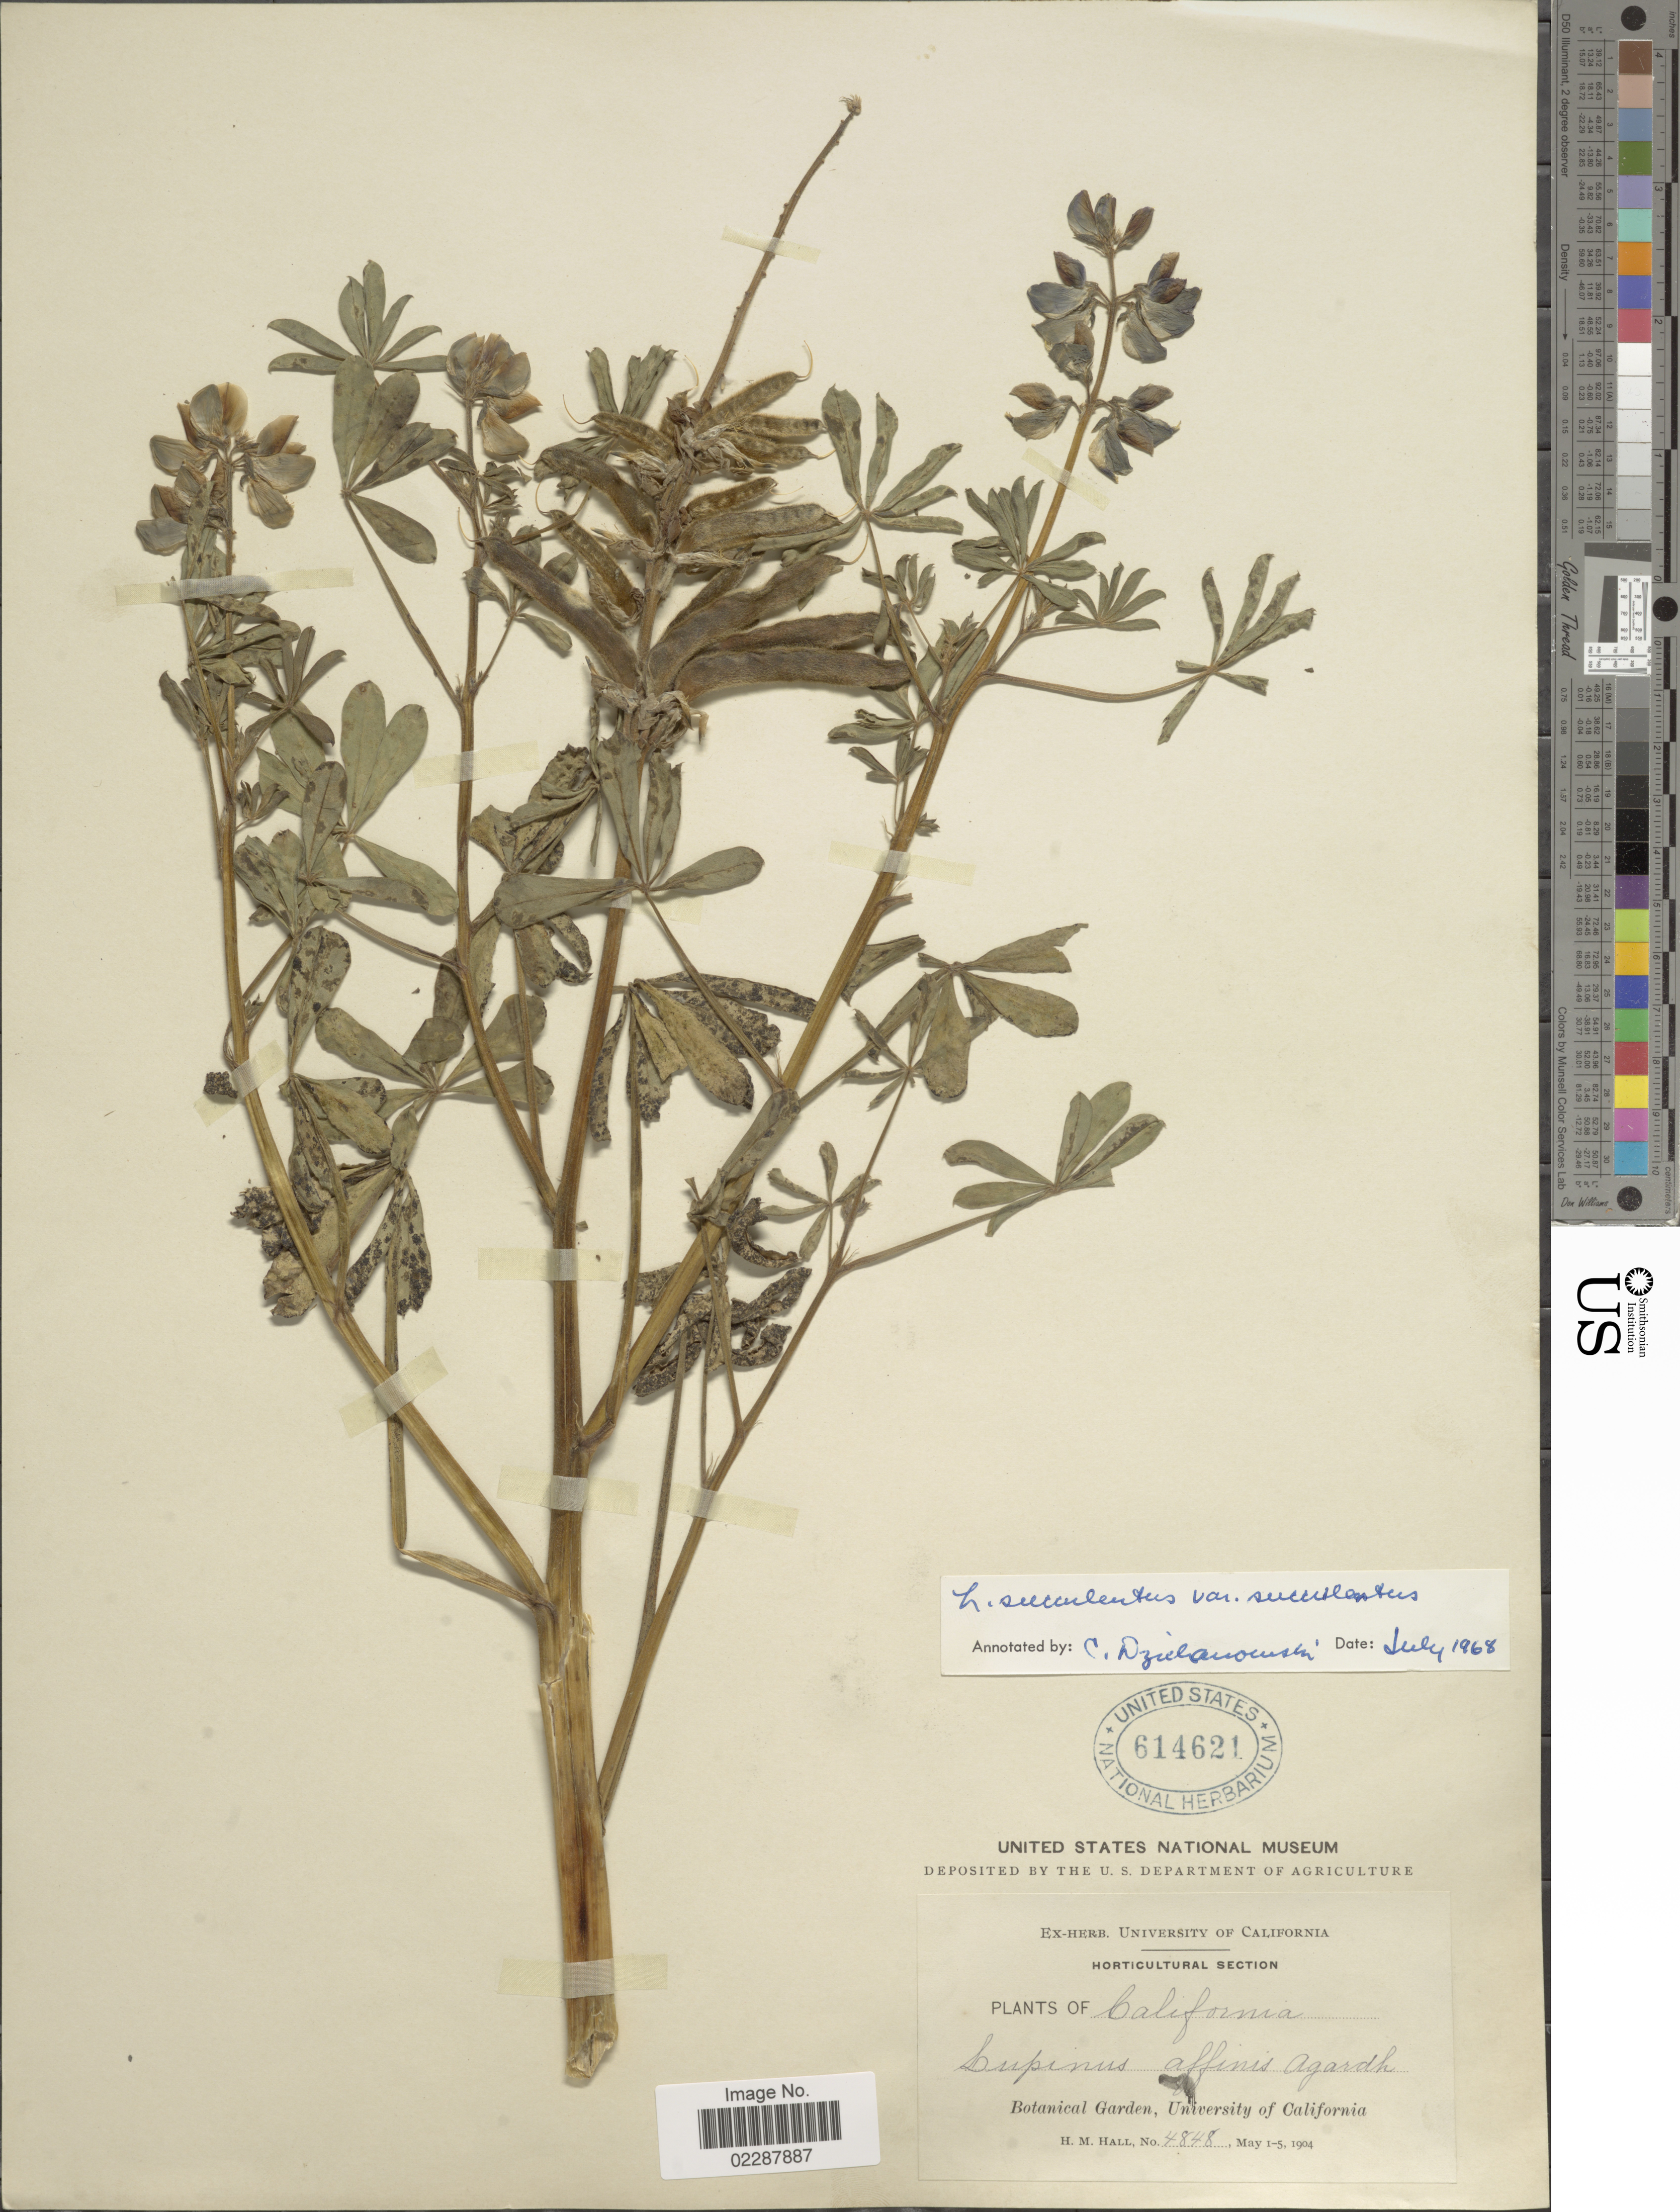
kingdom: Plantae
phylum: Tracheophyta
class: Magnoliopsida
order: Fabales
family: Fabaceae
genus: Lupinus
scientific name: Lupinus succulentus var. succulentus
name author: Douglas ex K. Koch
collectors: H. M. Hall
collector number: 4848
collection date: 1904-05-01/1904-05-05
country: United States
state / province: California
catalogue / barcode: US 614621